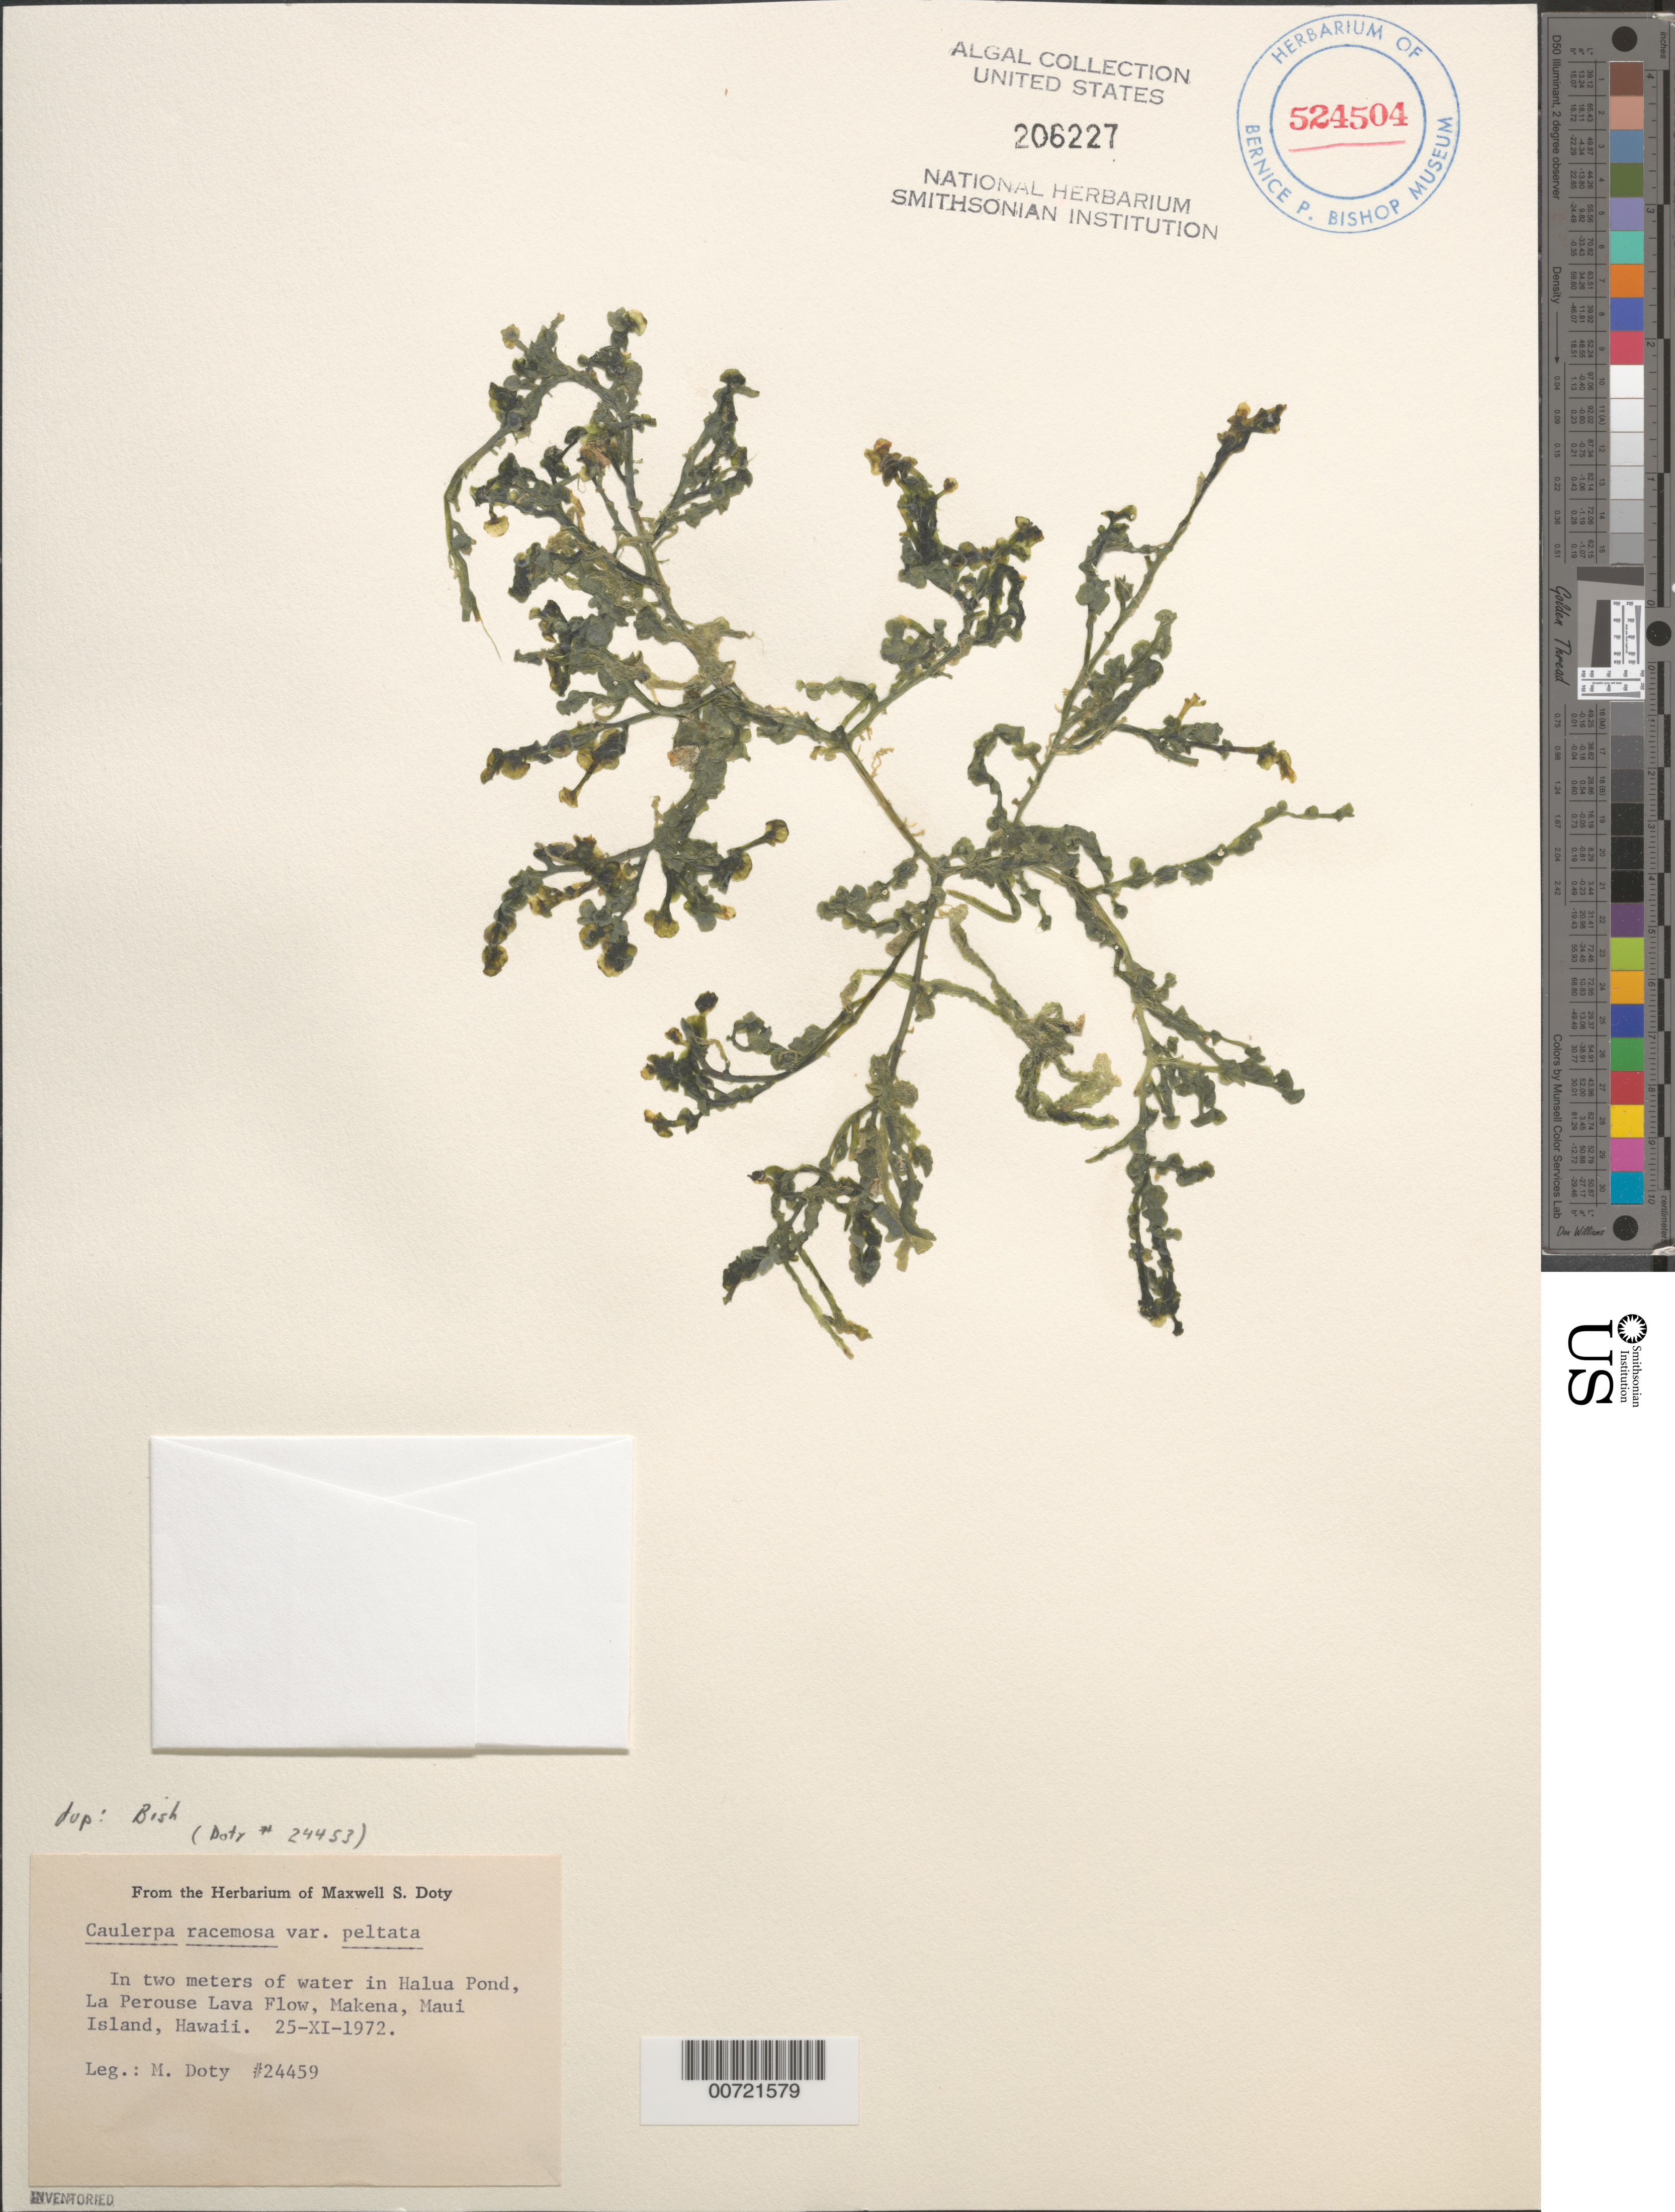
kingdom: Plantae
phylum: Chlorophyta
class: Ulvophyceae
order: Bryopsidales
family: Caulerpaceae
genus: Caulerpa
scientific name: Caulerpa racemosa var. peltata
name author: (J.V.Lamouroux) Eubank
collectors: M. S. Doty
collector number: MSD 24459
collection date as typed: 25 Nov 1972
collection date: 1972-11-25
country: United States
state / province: Hawaii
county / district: Maui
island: Maui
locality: Halua Pond, La Perouse Lava Flow, Makena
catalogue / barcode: US 206227